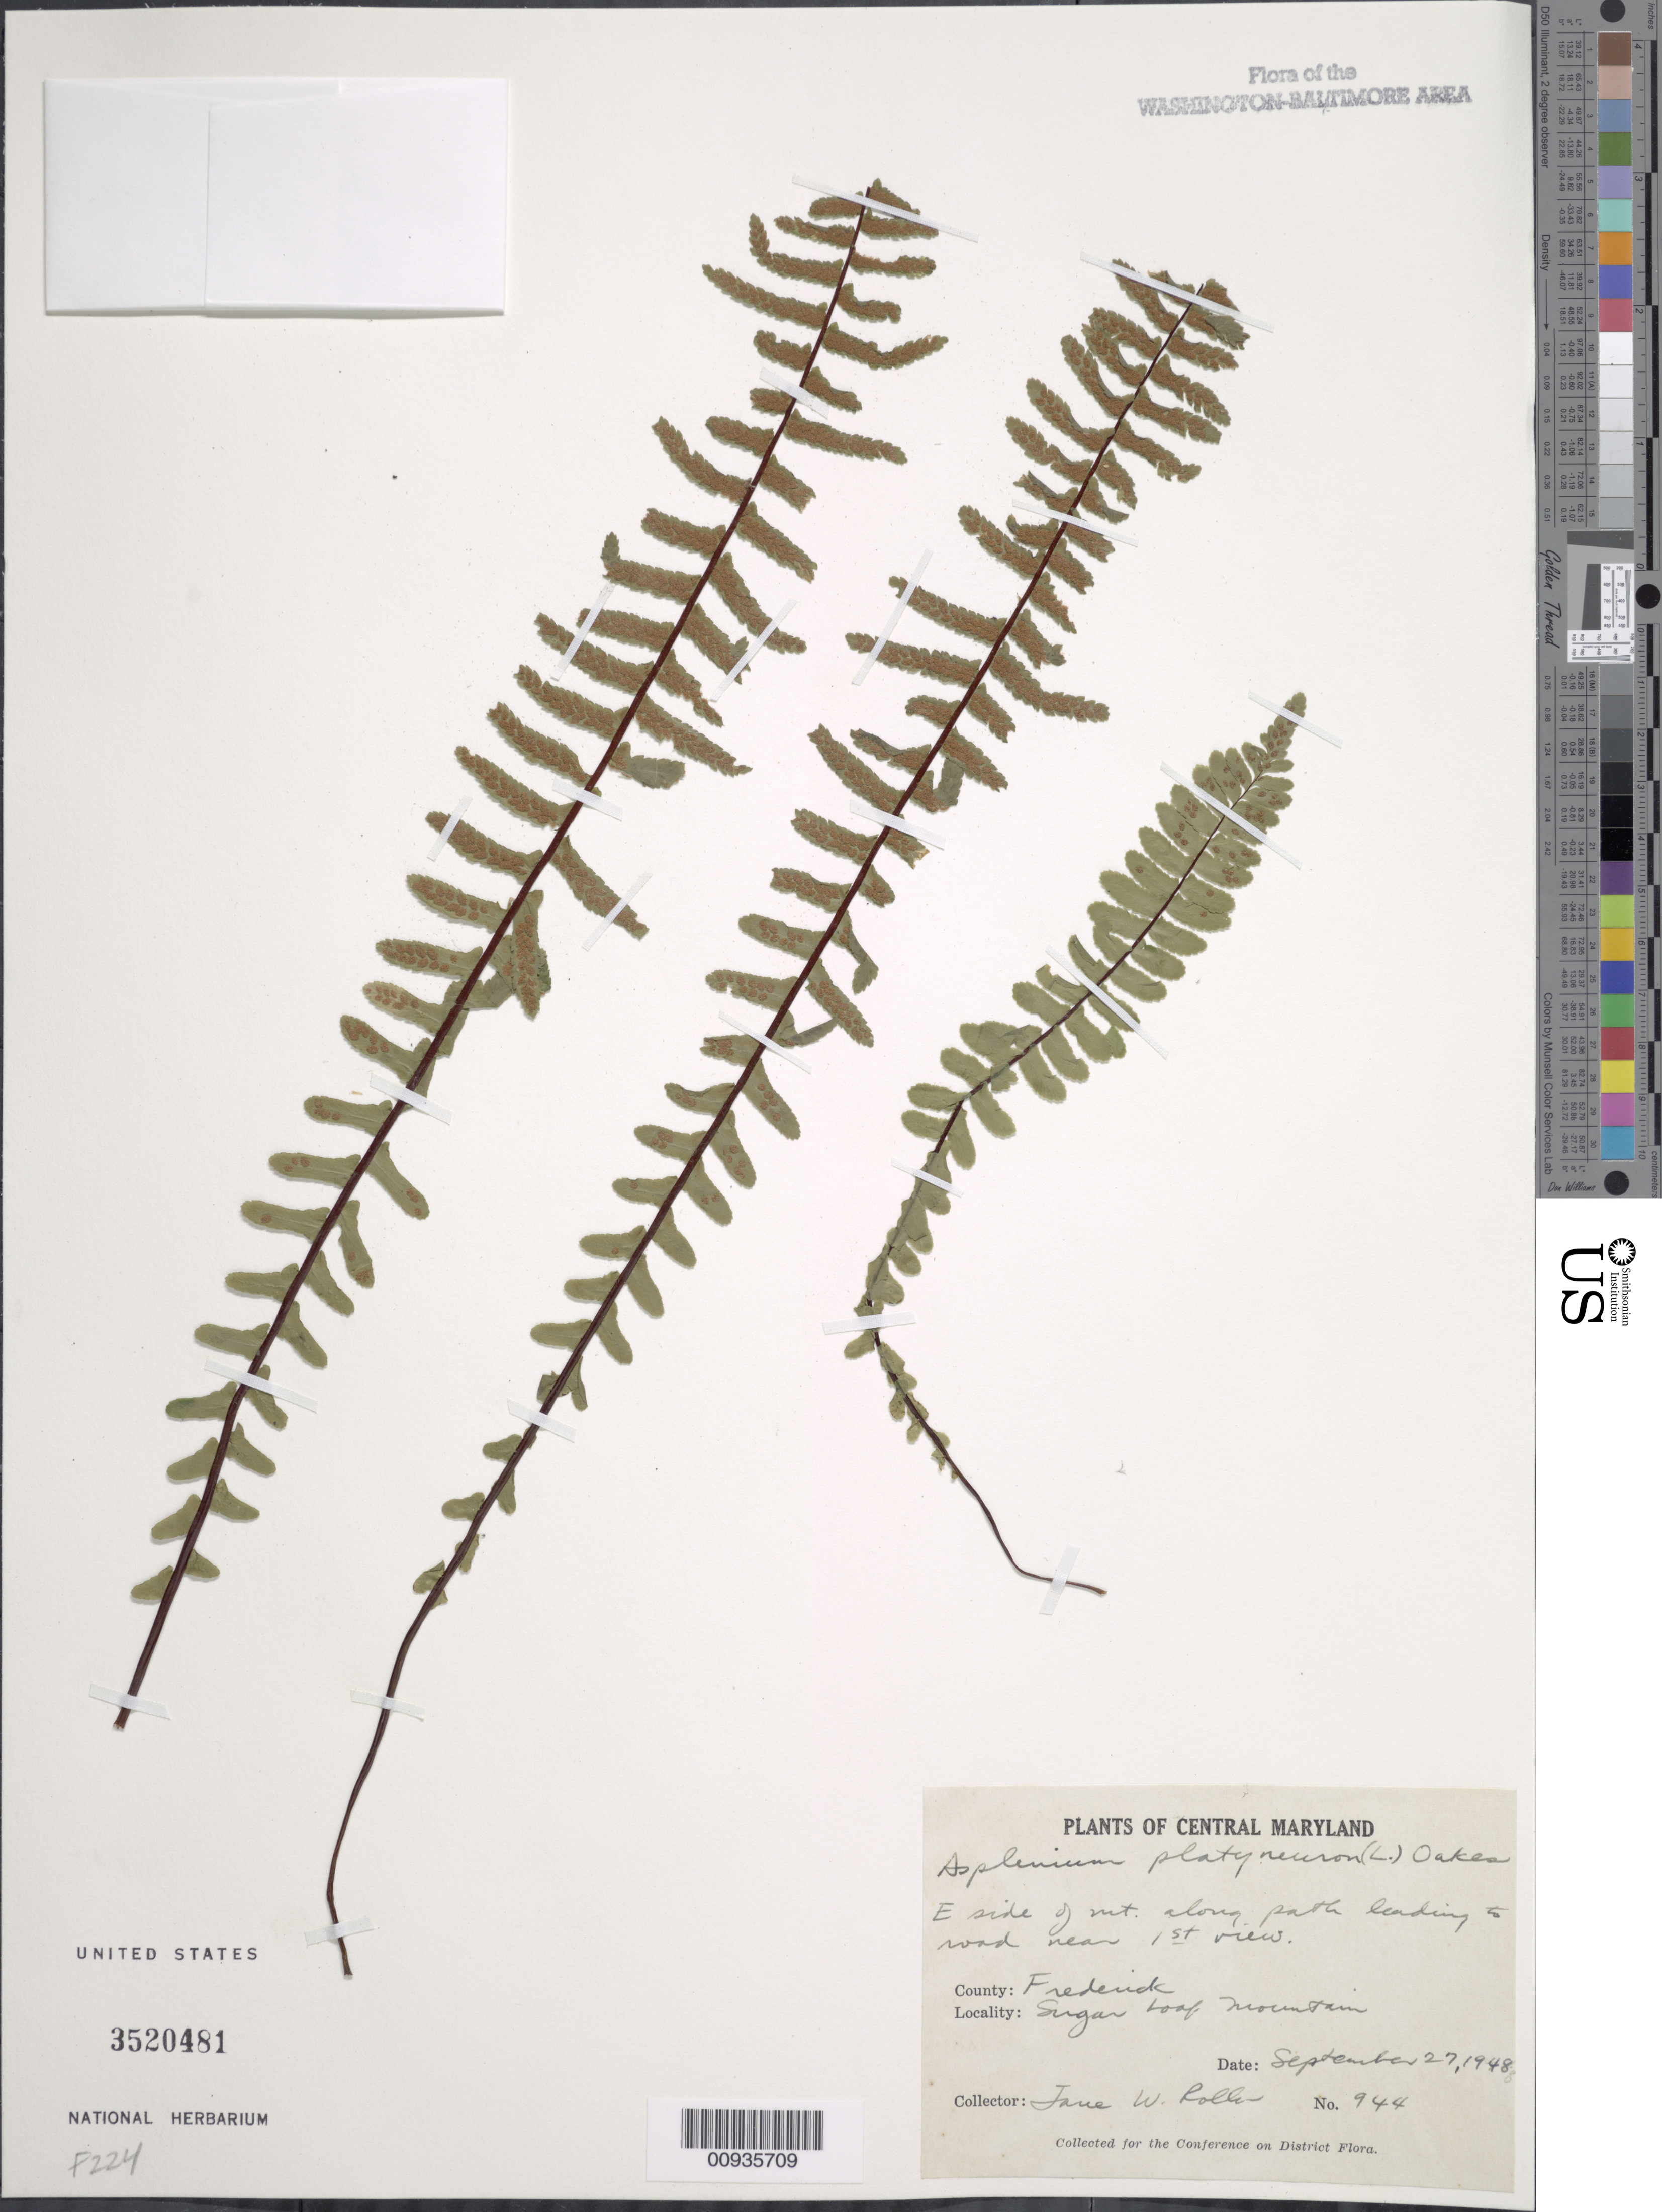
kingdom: Plantae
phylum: Tracheophyta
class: Polypodiopsida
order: Polypodiales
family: Aspleniaceae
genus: Asplenium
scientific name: Asplenium platyneuron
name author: (L.) Britton, Stearns & Poggenb.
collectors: J. W. Roller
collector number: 944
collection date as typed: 27 Sep 1948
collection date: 1948-09-27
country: United States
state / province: Maryland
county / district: Frederick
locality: East side of Sugar Loaf Mountain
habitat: along path leading to raod near first view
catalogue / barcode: US 3520481